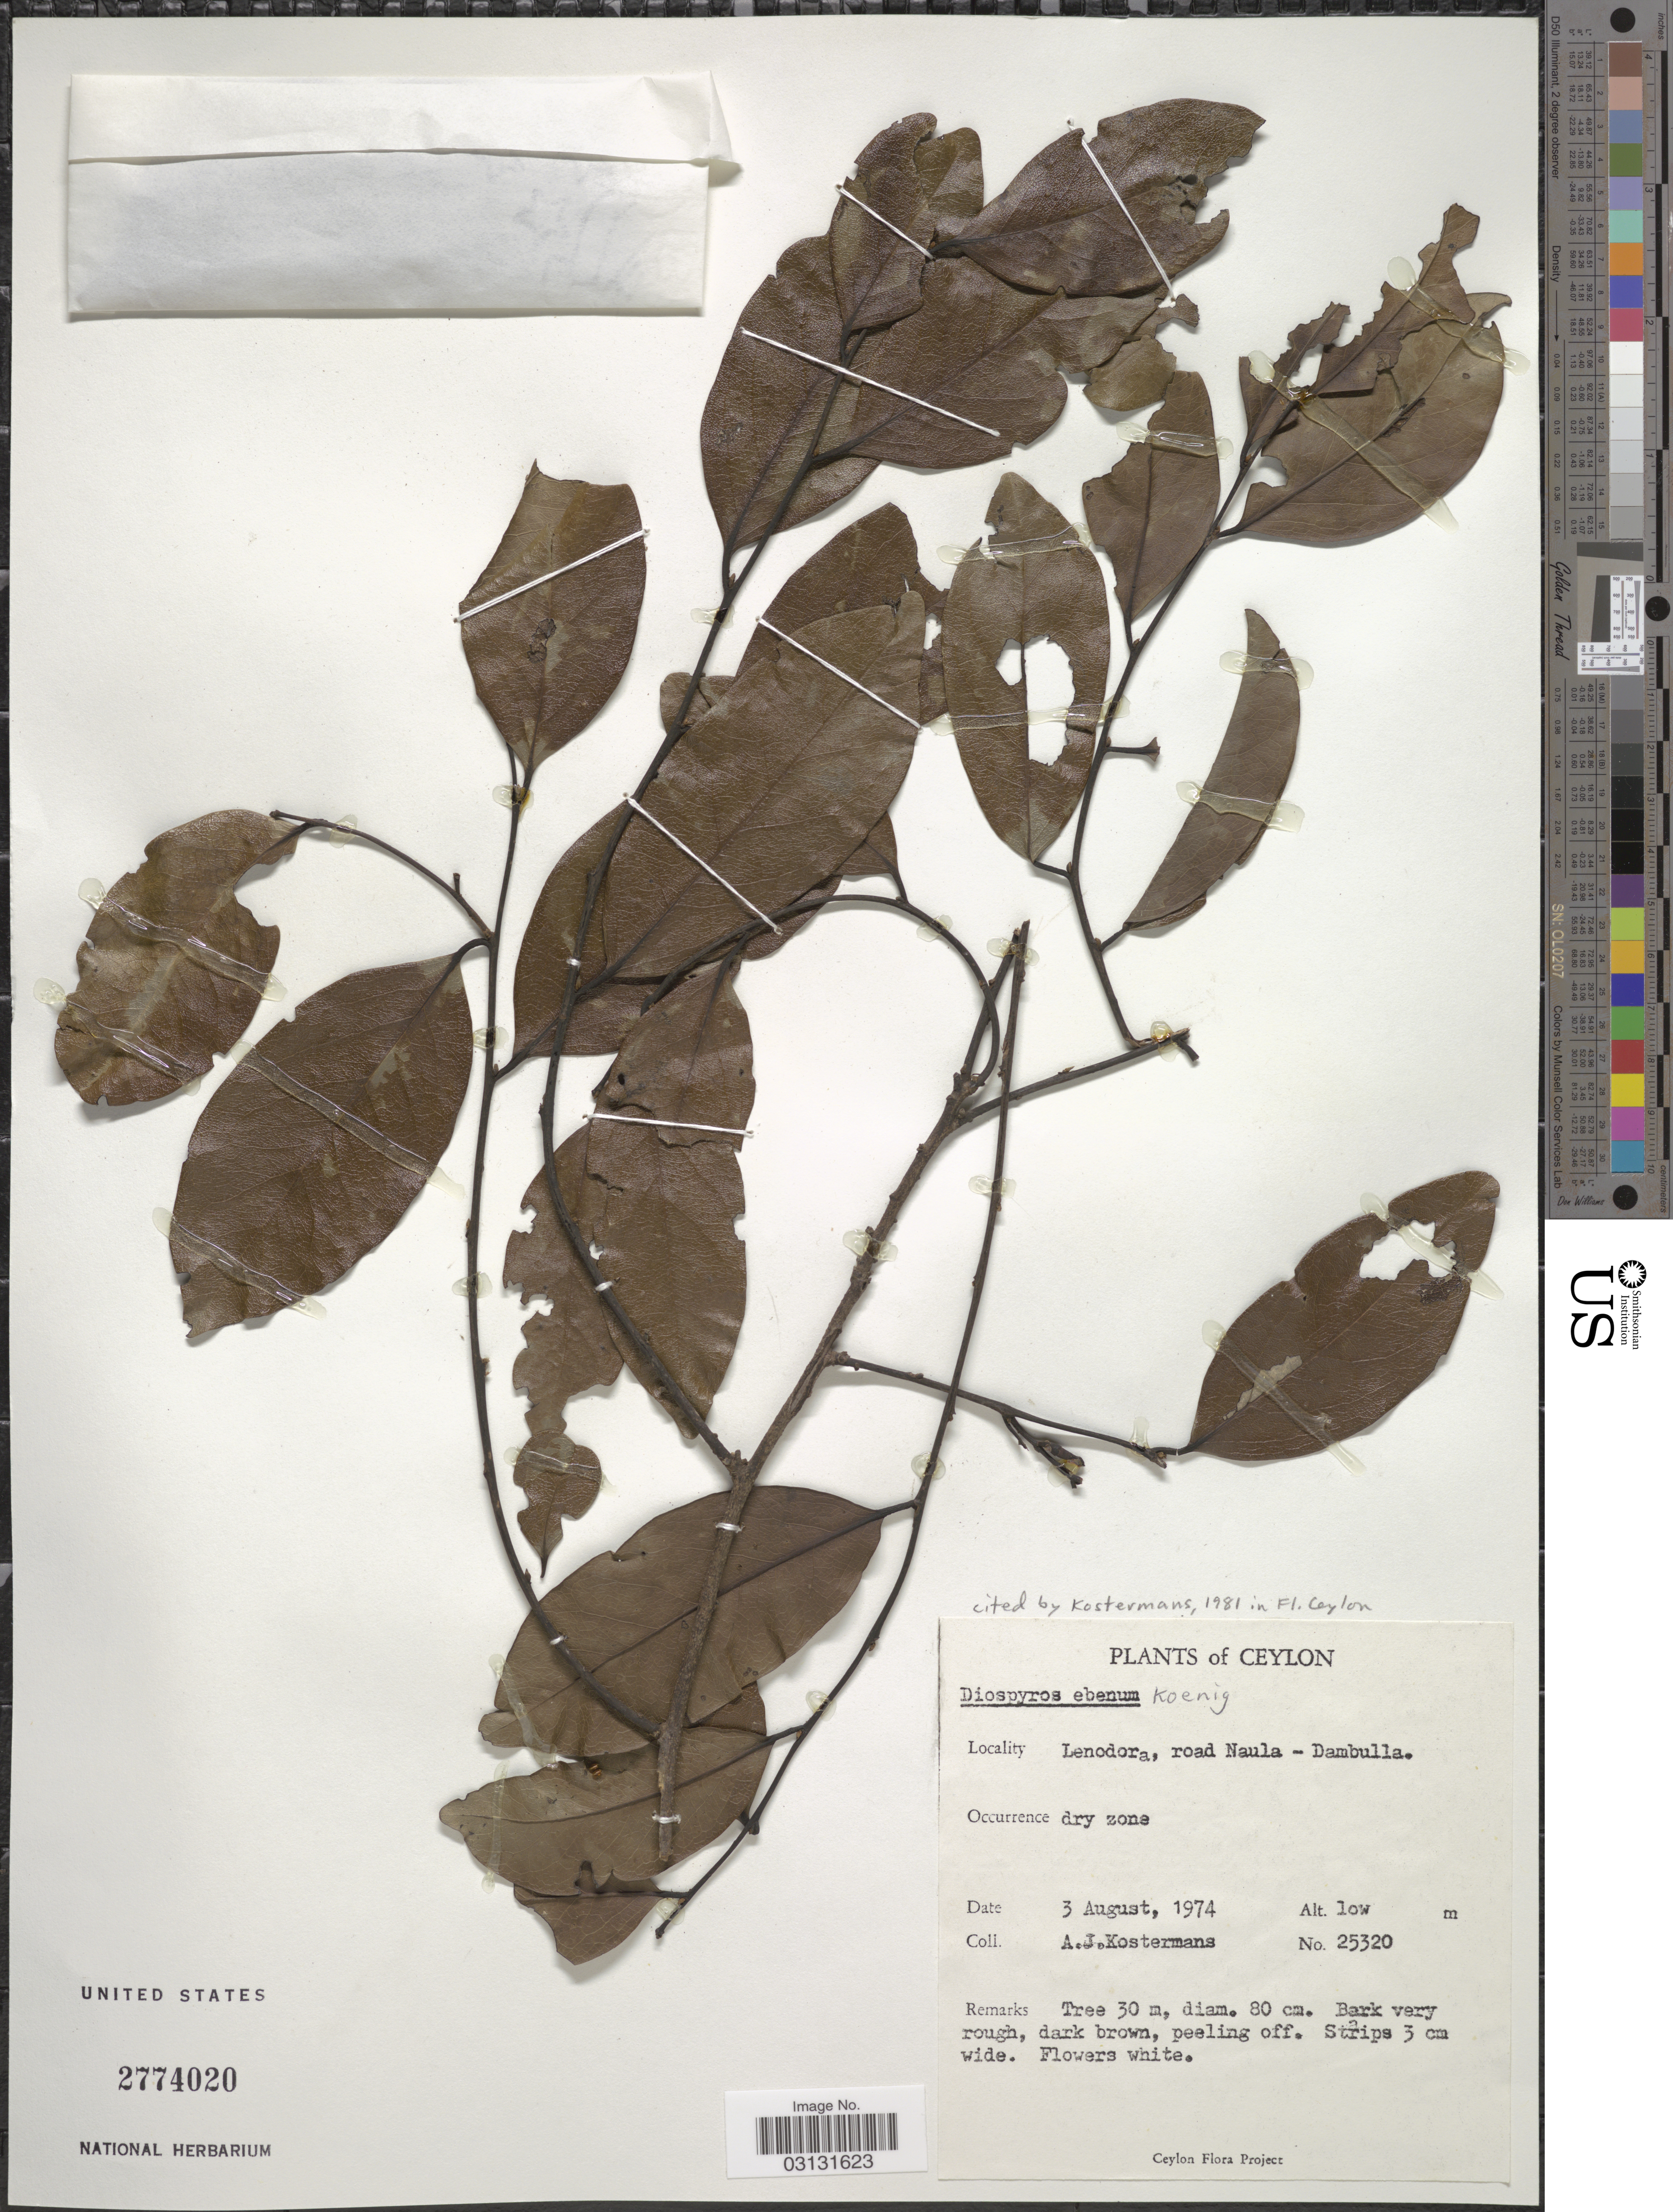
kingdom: Plantae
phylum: Tracheophyta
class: Magnoliopsida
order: Ericales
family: Ebenaceae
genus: Diospyros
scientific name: Diospyros ebenum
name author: J. Koenig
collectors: A. J. G. Kostermans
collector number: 25320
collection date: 1974-08-03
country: Sri Lanka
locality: Ceylon. Lenodora, road Naula - Dambulla.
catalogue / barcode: US 2774020